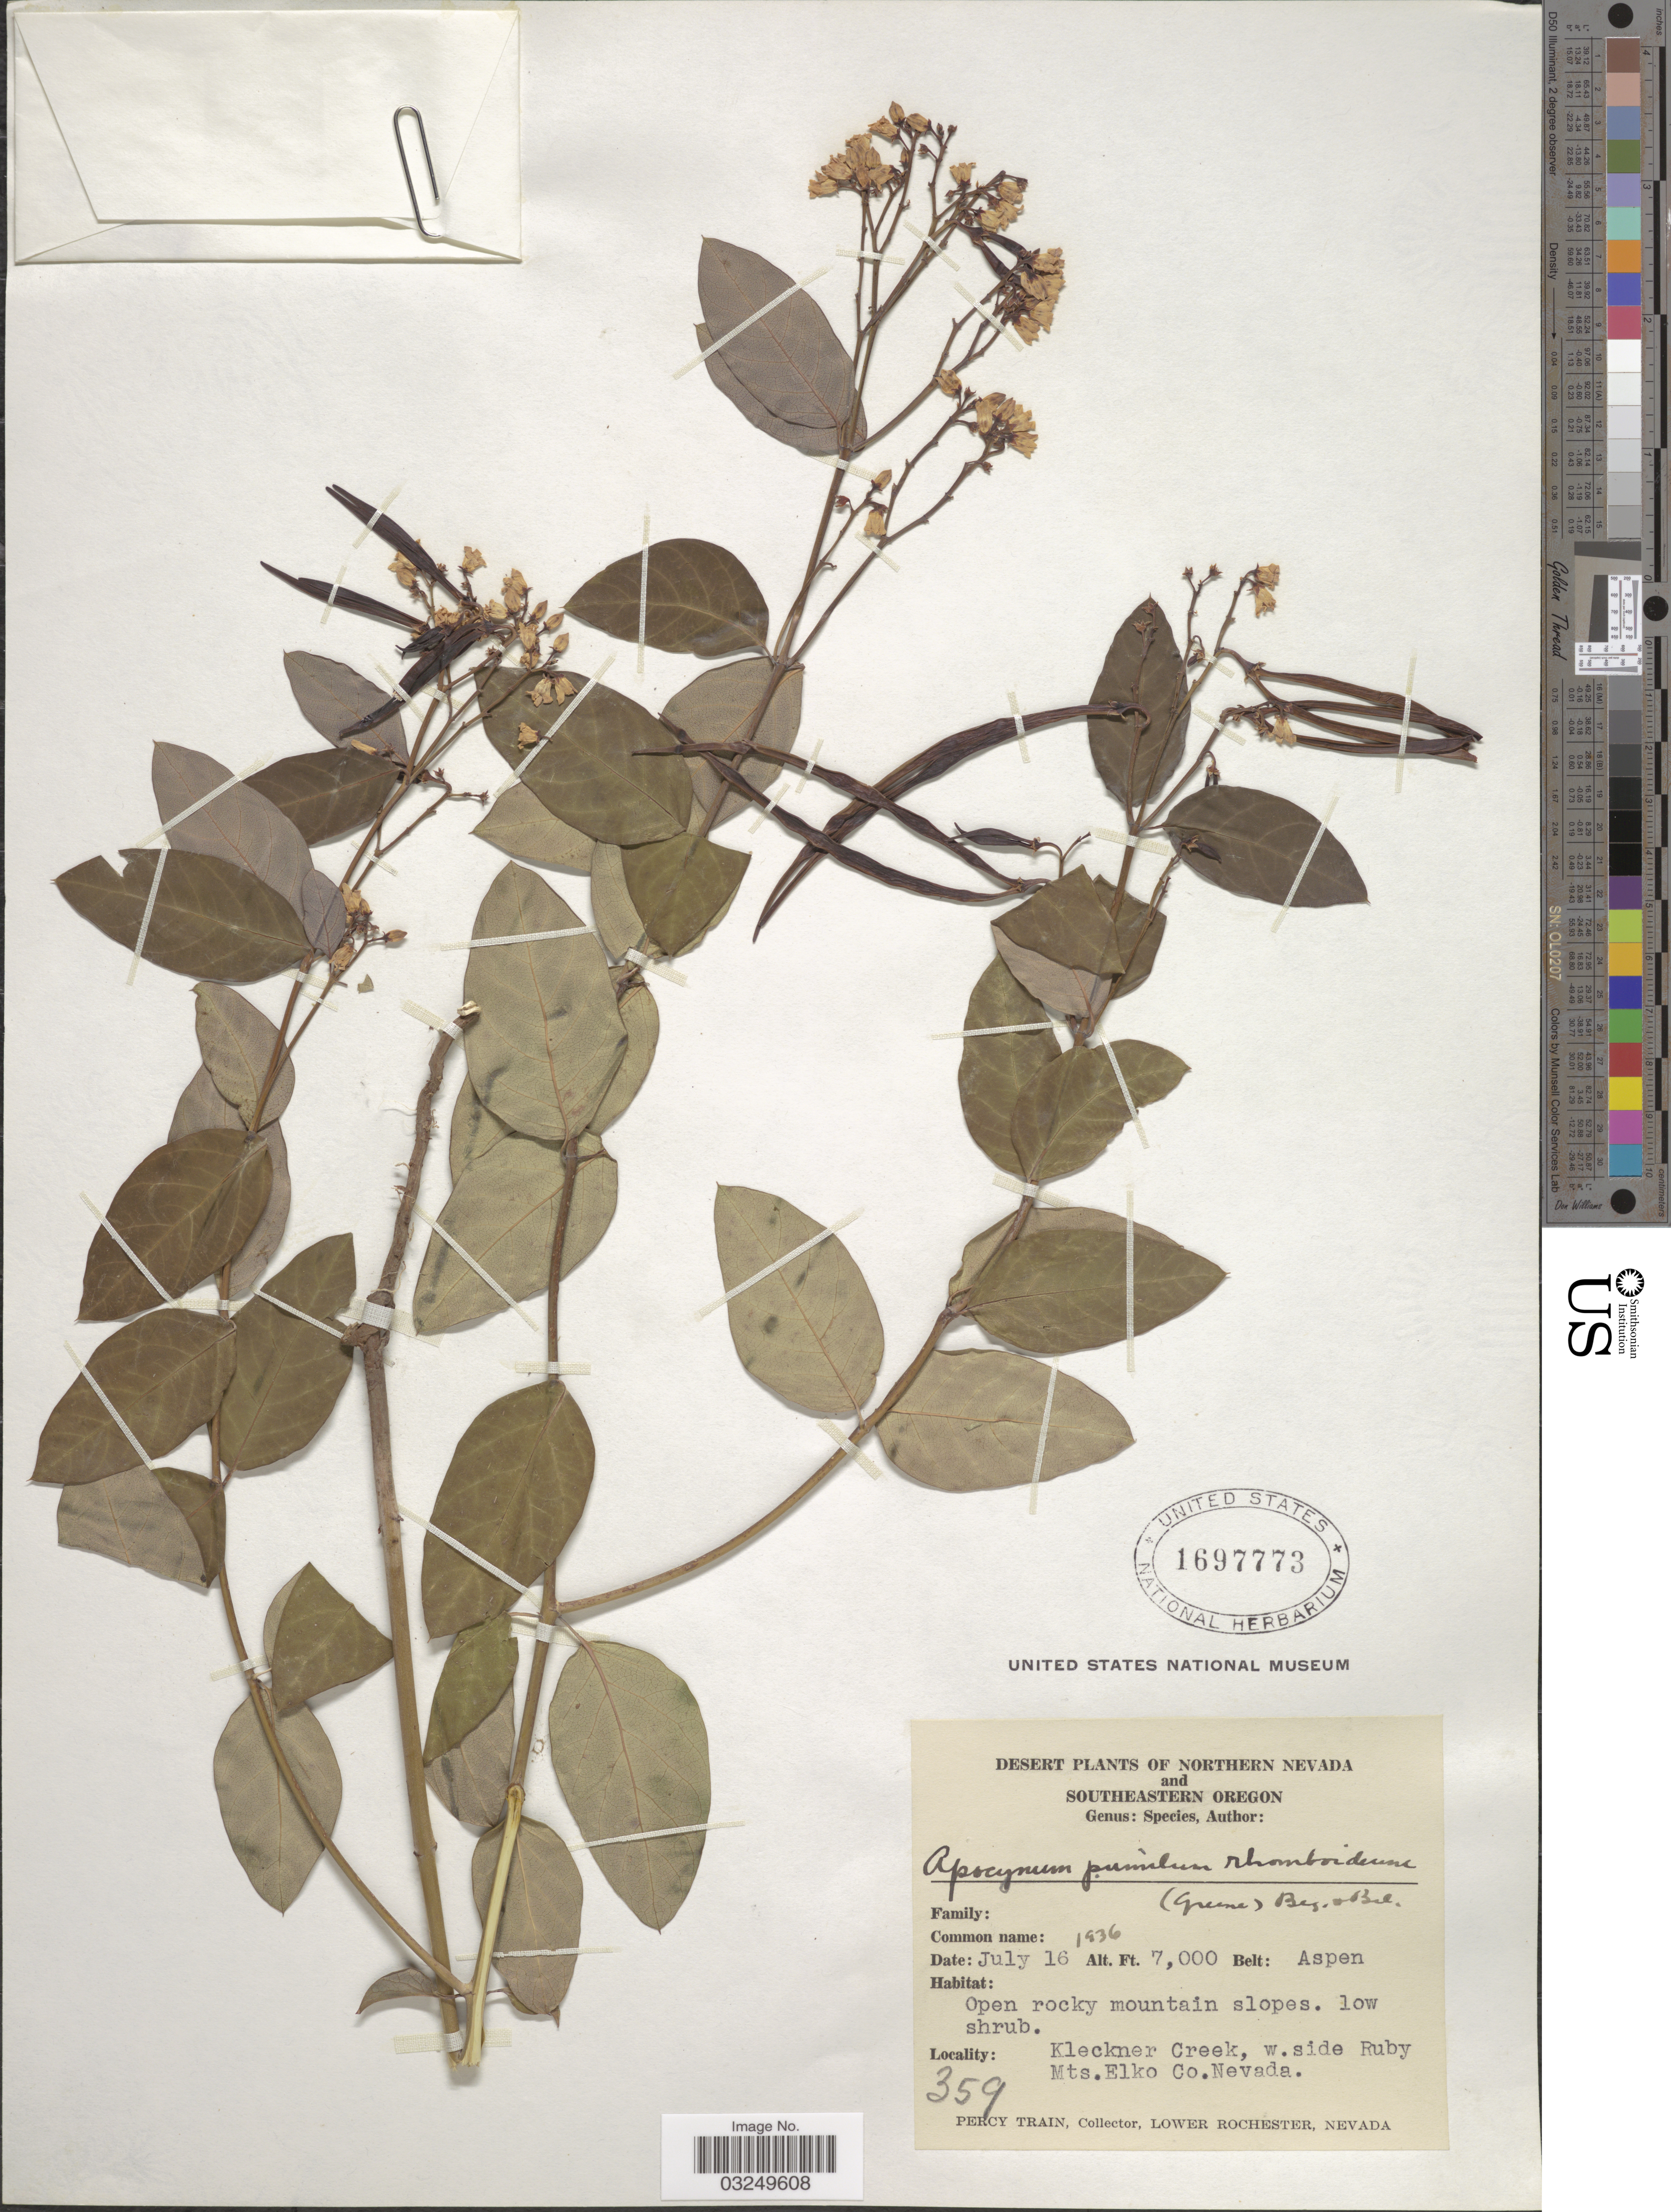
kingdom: Plantae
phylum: Tracheophyta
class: Magnoliopsida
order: Gentianales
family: Apocynaceae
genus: Apocynum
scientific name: Apocynum androsaemifolium var. incanum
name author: A. DC.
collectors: P. Train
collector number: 359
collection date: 1936-07-16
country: United States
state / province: Nevada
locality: Desert Plants of Northern Nevada. Belt: Aspen. Kleckner Creek, w. side Ruby Mts. Elko Co.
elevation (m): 2134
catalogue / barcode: US 1697773